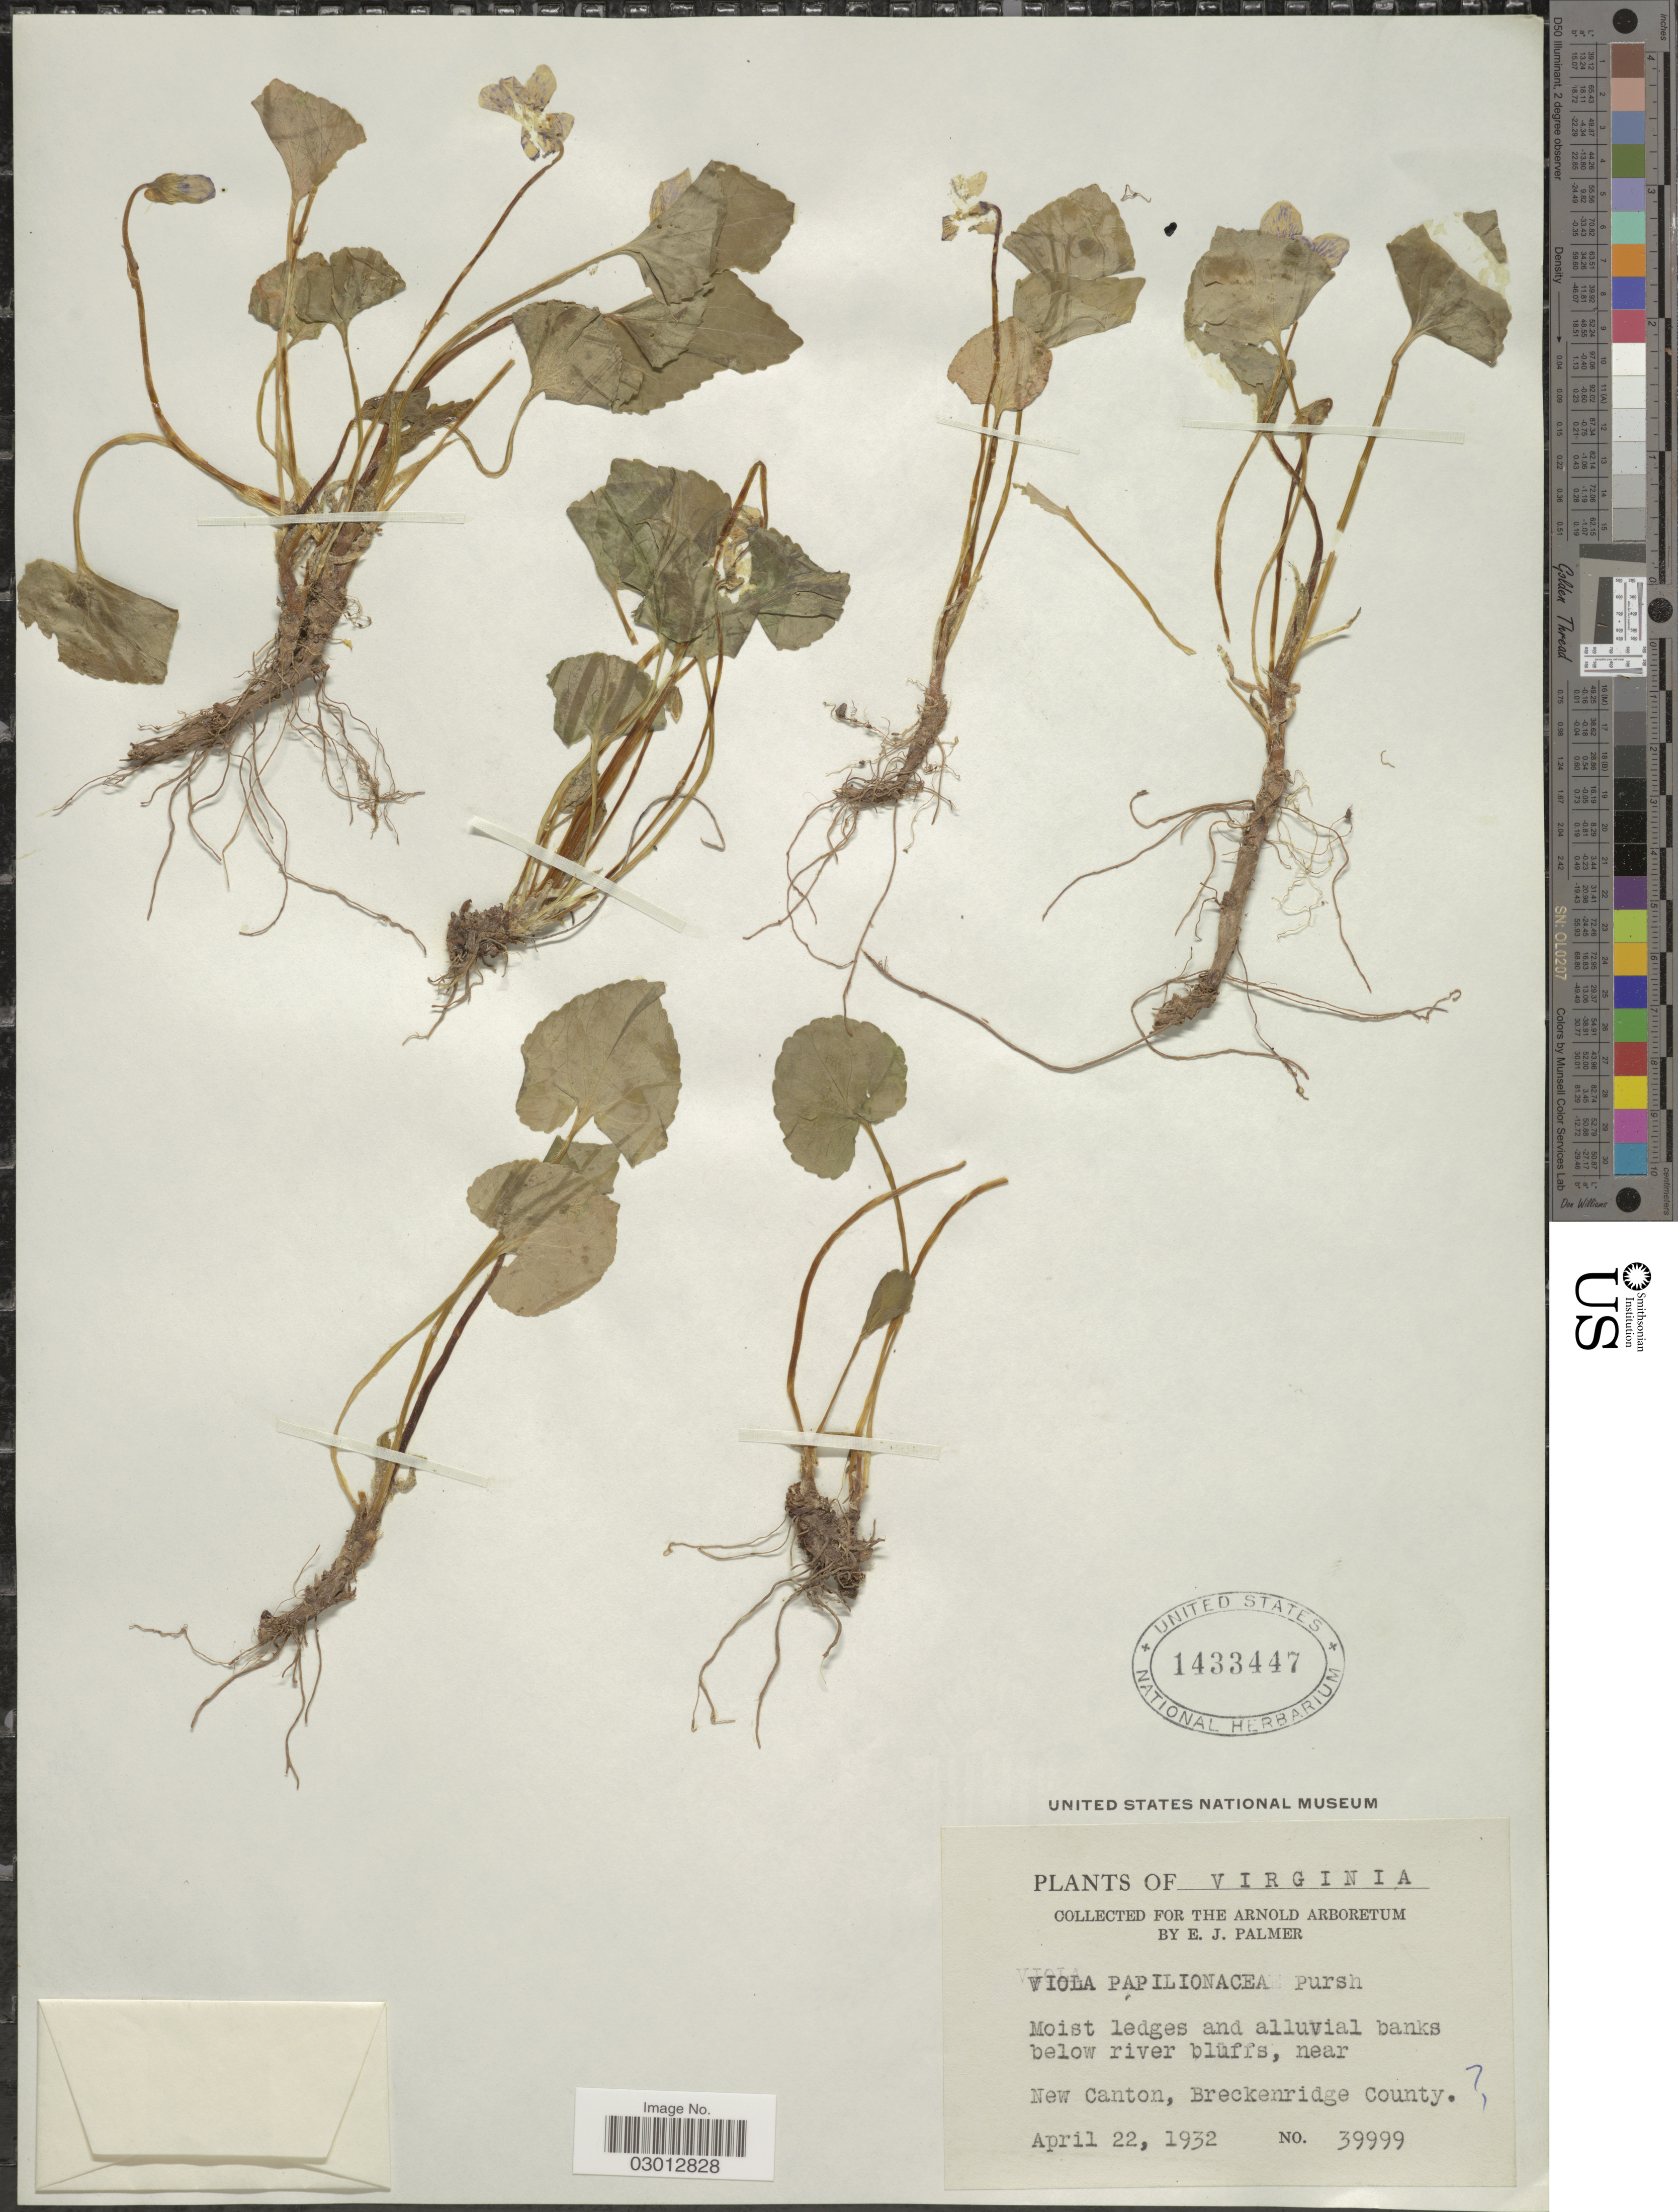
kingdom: Plantae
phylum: Tracheophyta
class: Magnoliopsida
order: Malpighiales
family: Violaceae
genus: Viola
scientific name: Viola papilionacea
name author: Pursh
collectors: E. J. Palmer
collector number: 39999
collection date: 1932-04-22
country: United States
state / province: Virginia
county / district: Buckingham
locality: Near New Canton,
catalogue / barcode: US 1433447